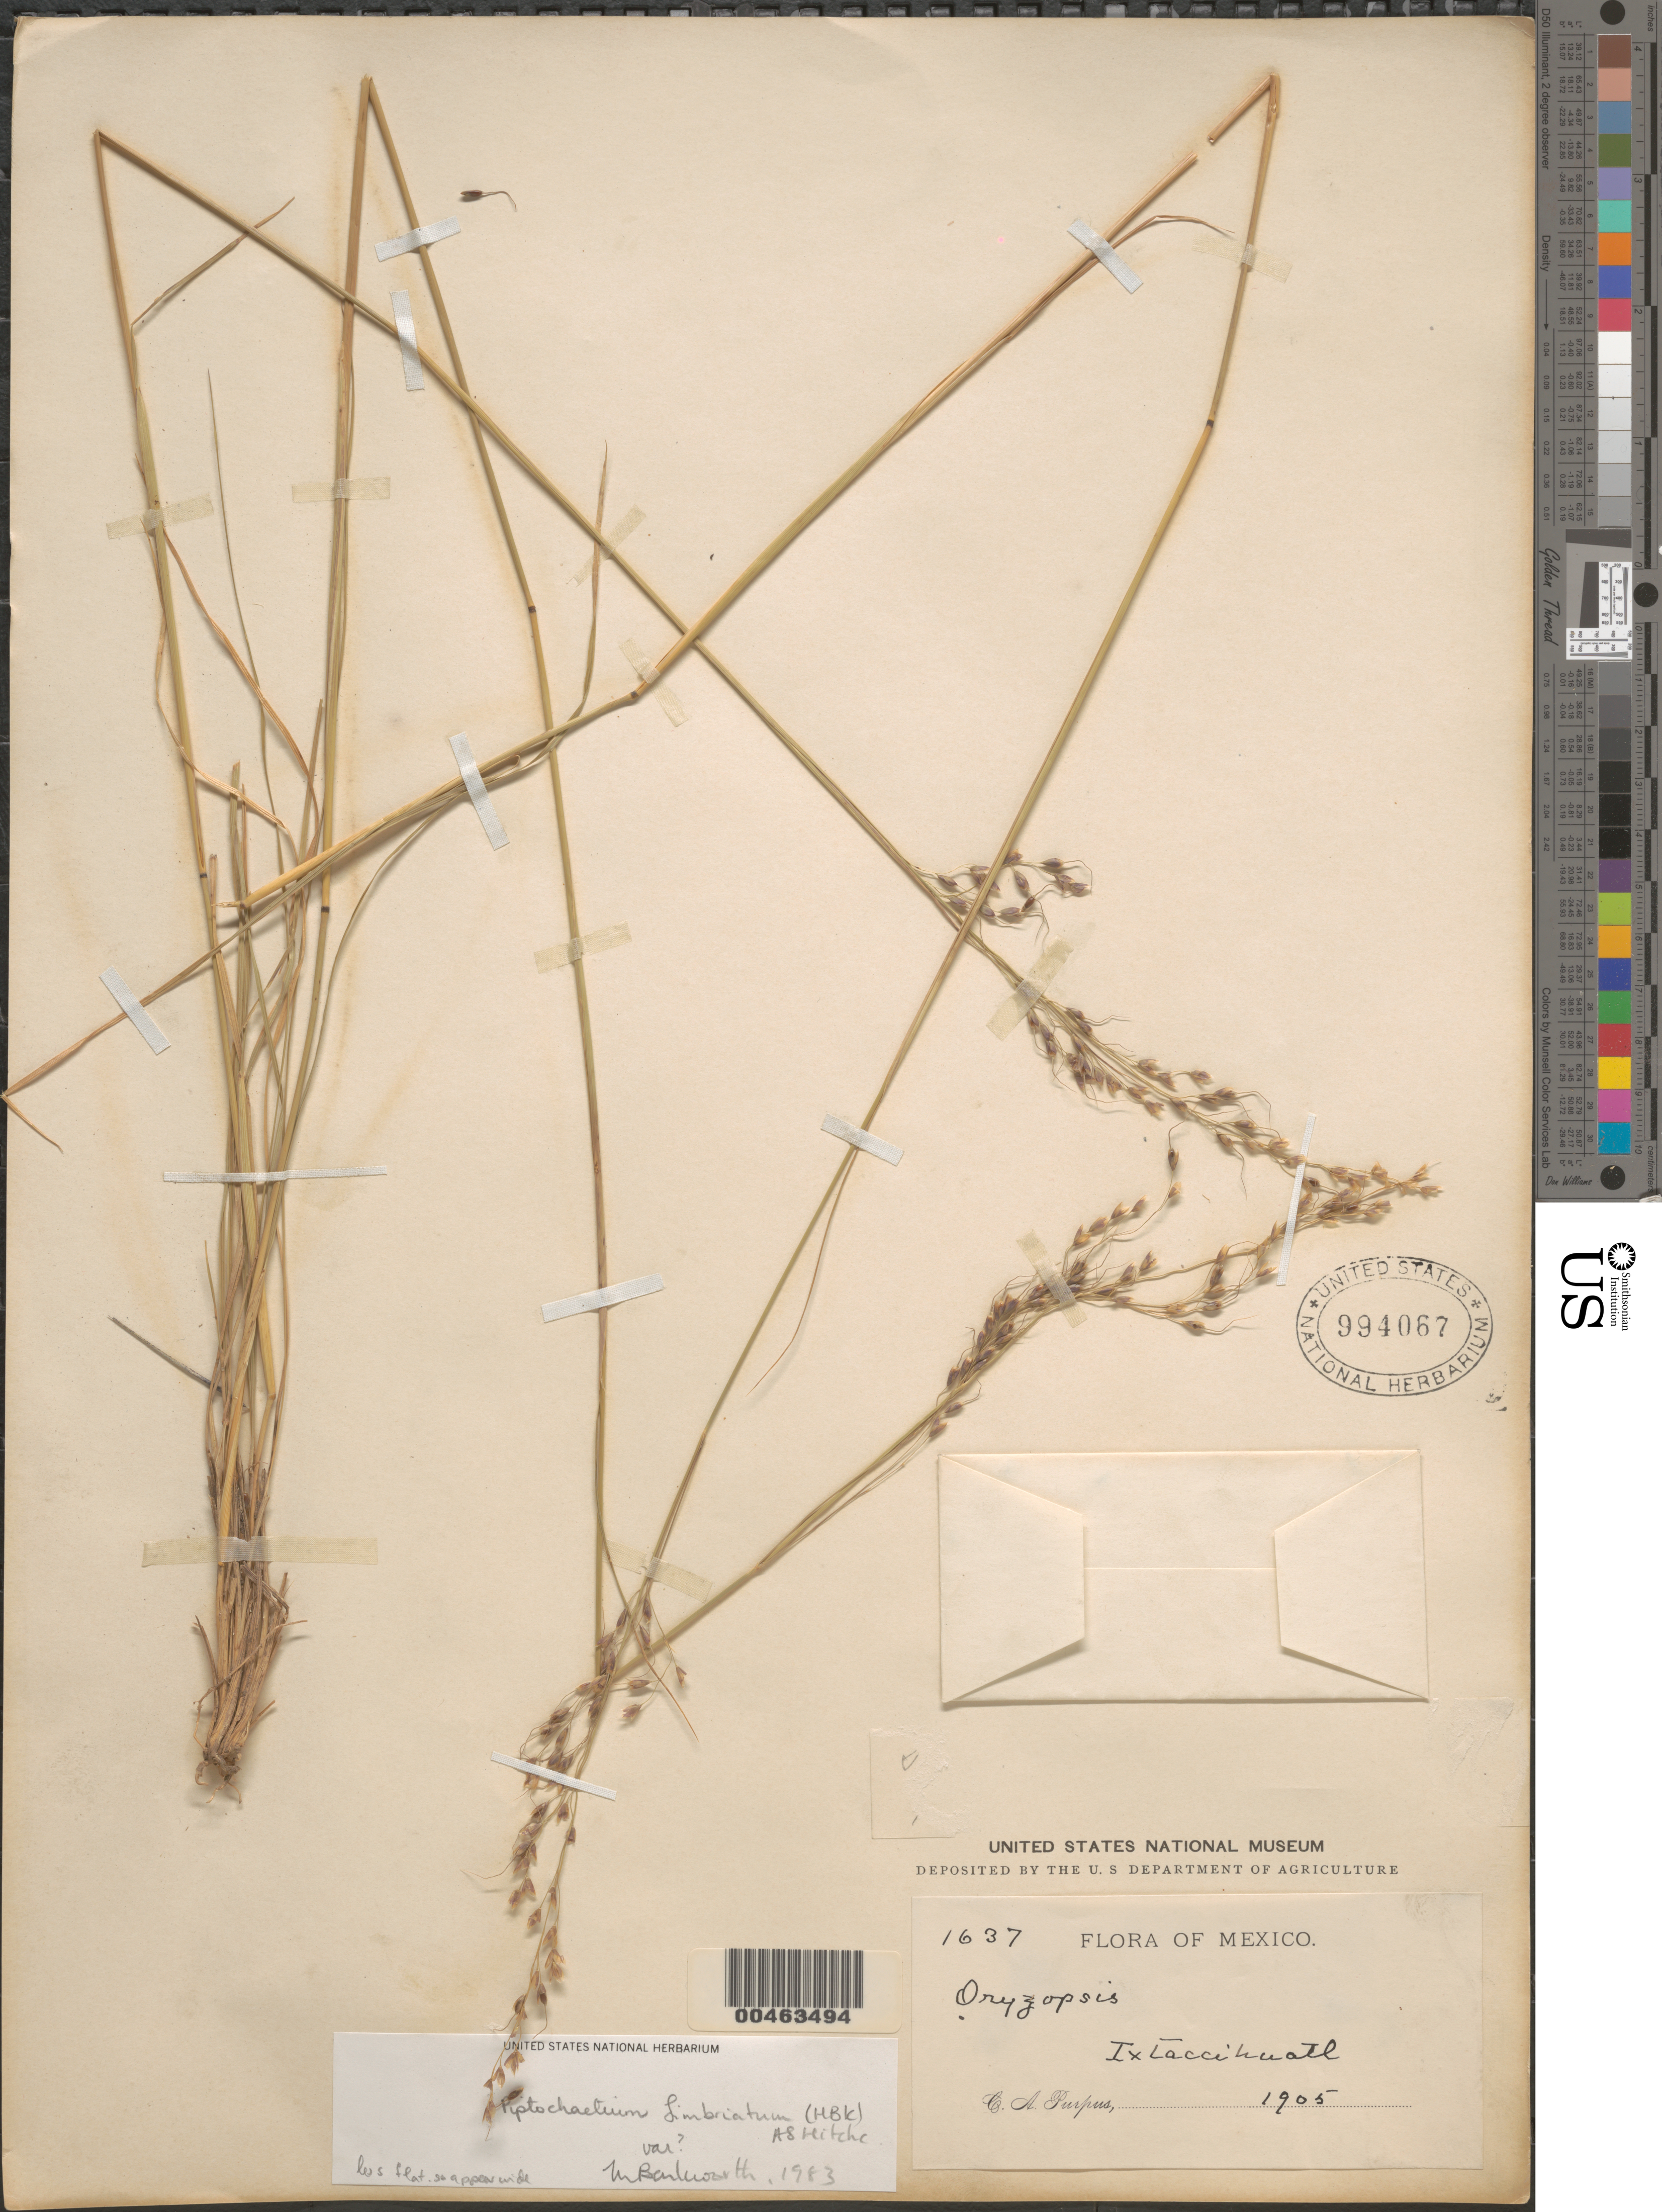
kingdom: Plantae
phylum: Tracheophyta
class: Liliopsida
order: Poales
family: Poaceae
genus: Piptochaetium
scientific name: Piptochaetium fimbriatum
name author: (Kunth) Hitchc.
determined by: Barkworth, M. E.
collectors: C. A. Purpus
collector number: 1637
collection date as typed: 1905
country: Mexico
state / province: Morelos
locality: Ixtaccihuatl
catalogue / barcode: US 994067